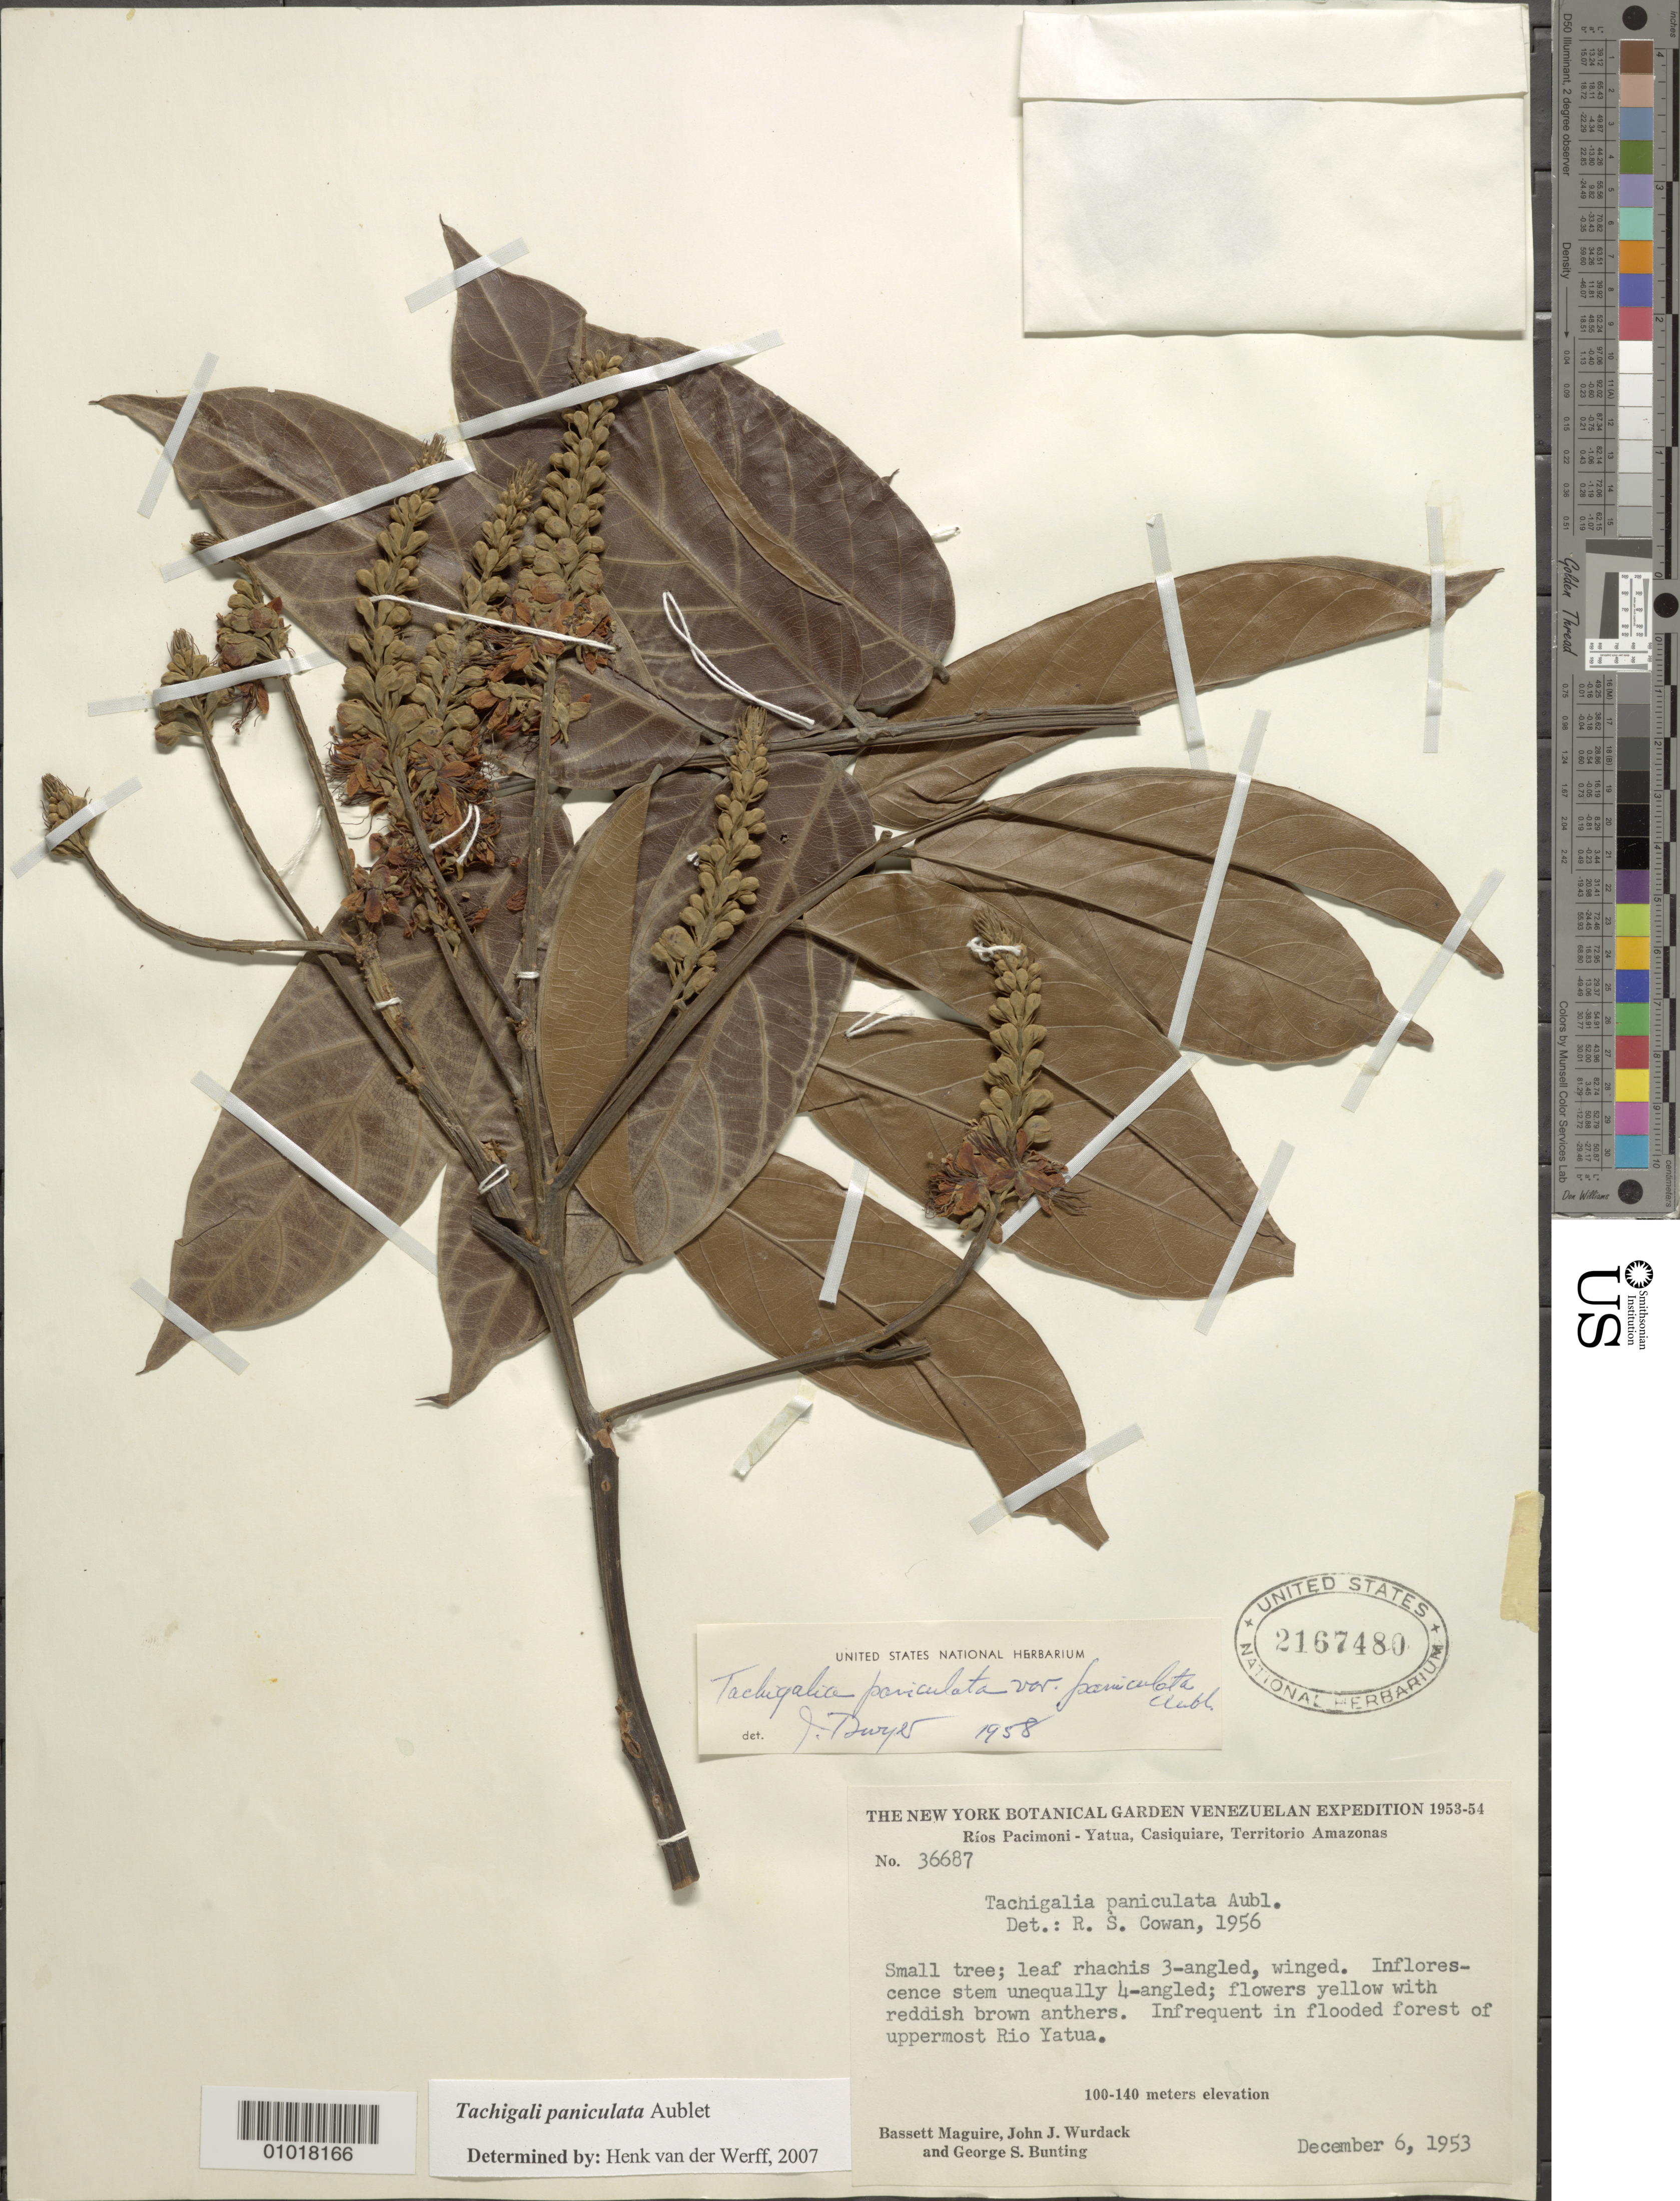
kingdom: Plantae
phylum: Tracheophyta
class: Magnoliopsida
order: Fabales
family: Fabaceae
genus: Tachigali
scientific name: Tachigali paniculata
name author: Aubl.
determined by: van der Werff, H., (MO), Missouri Botanical Garden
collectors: B. Maguire, J. J. Wurdack & G. S. Bunting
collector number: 36687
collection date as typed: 6-Dec-53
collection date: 1953-12-06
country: Venezuela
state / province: Amazonas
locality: Ríos Pacimoni - Yatua, Casiquiare, uppermost Río Yatua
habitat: Flooded forest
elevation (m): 100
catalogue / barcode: US 2167480